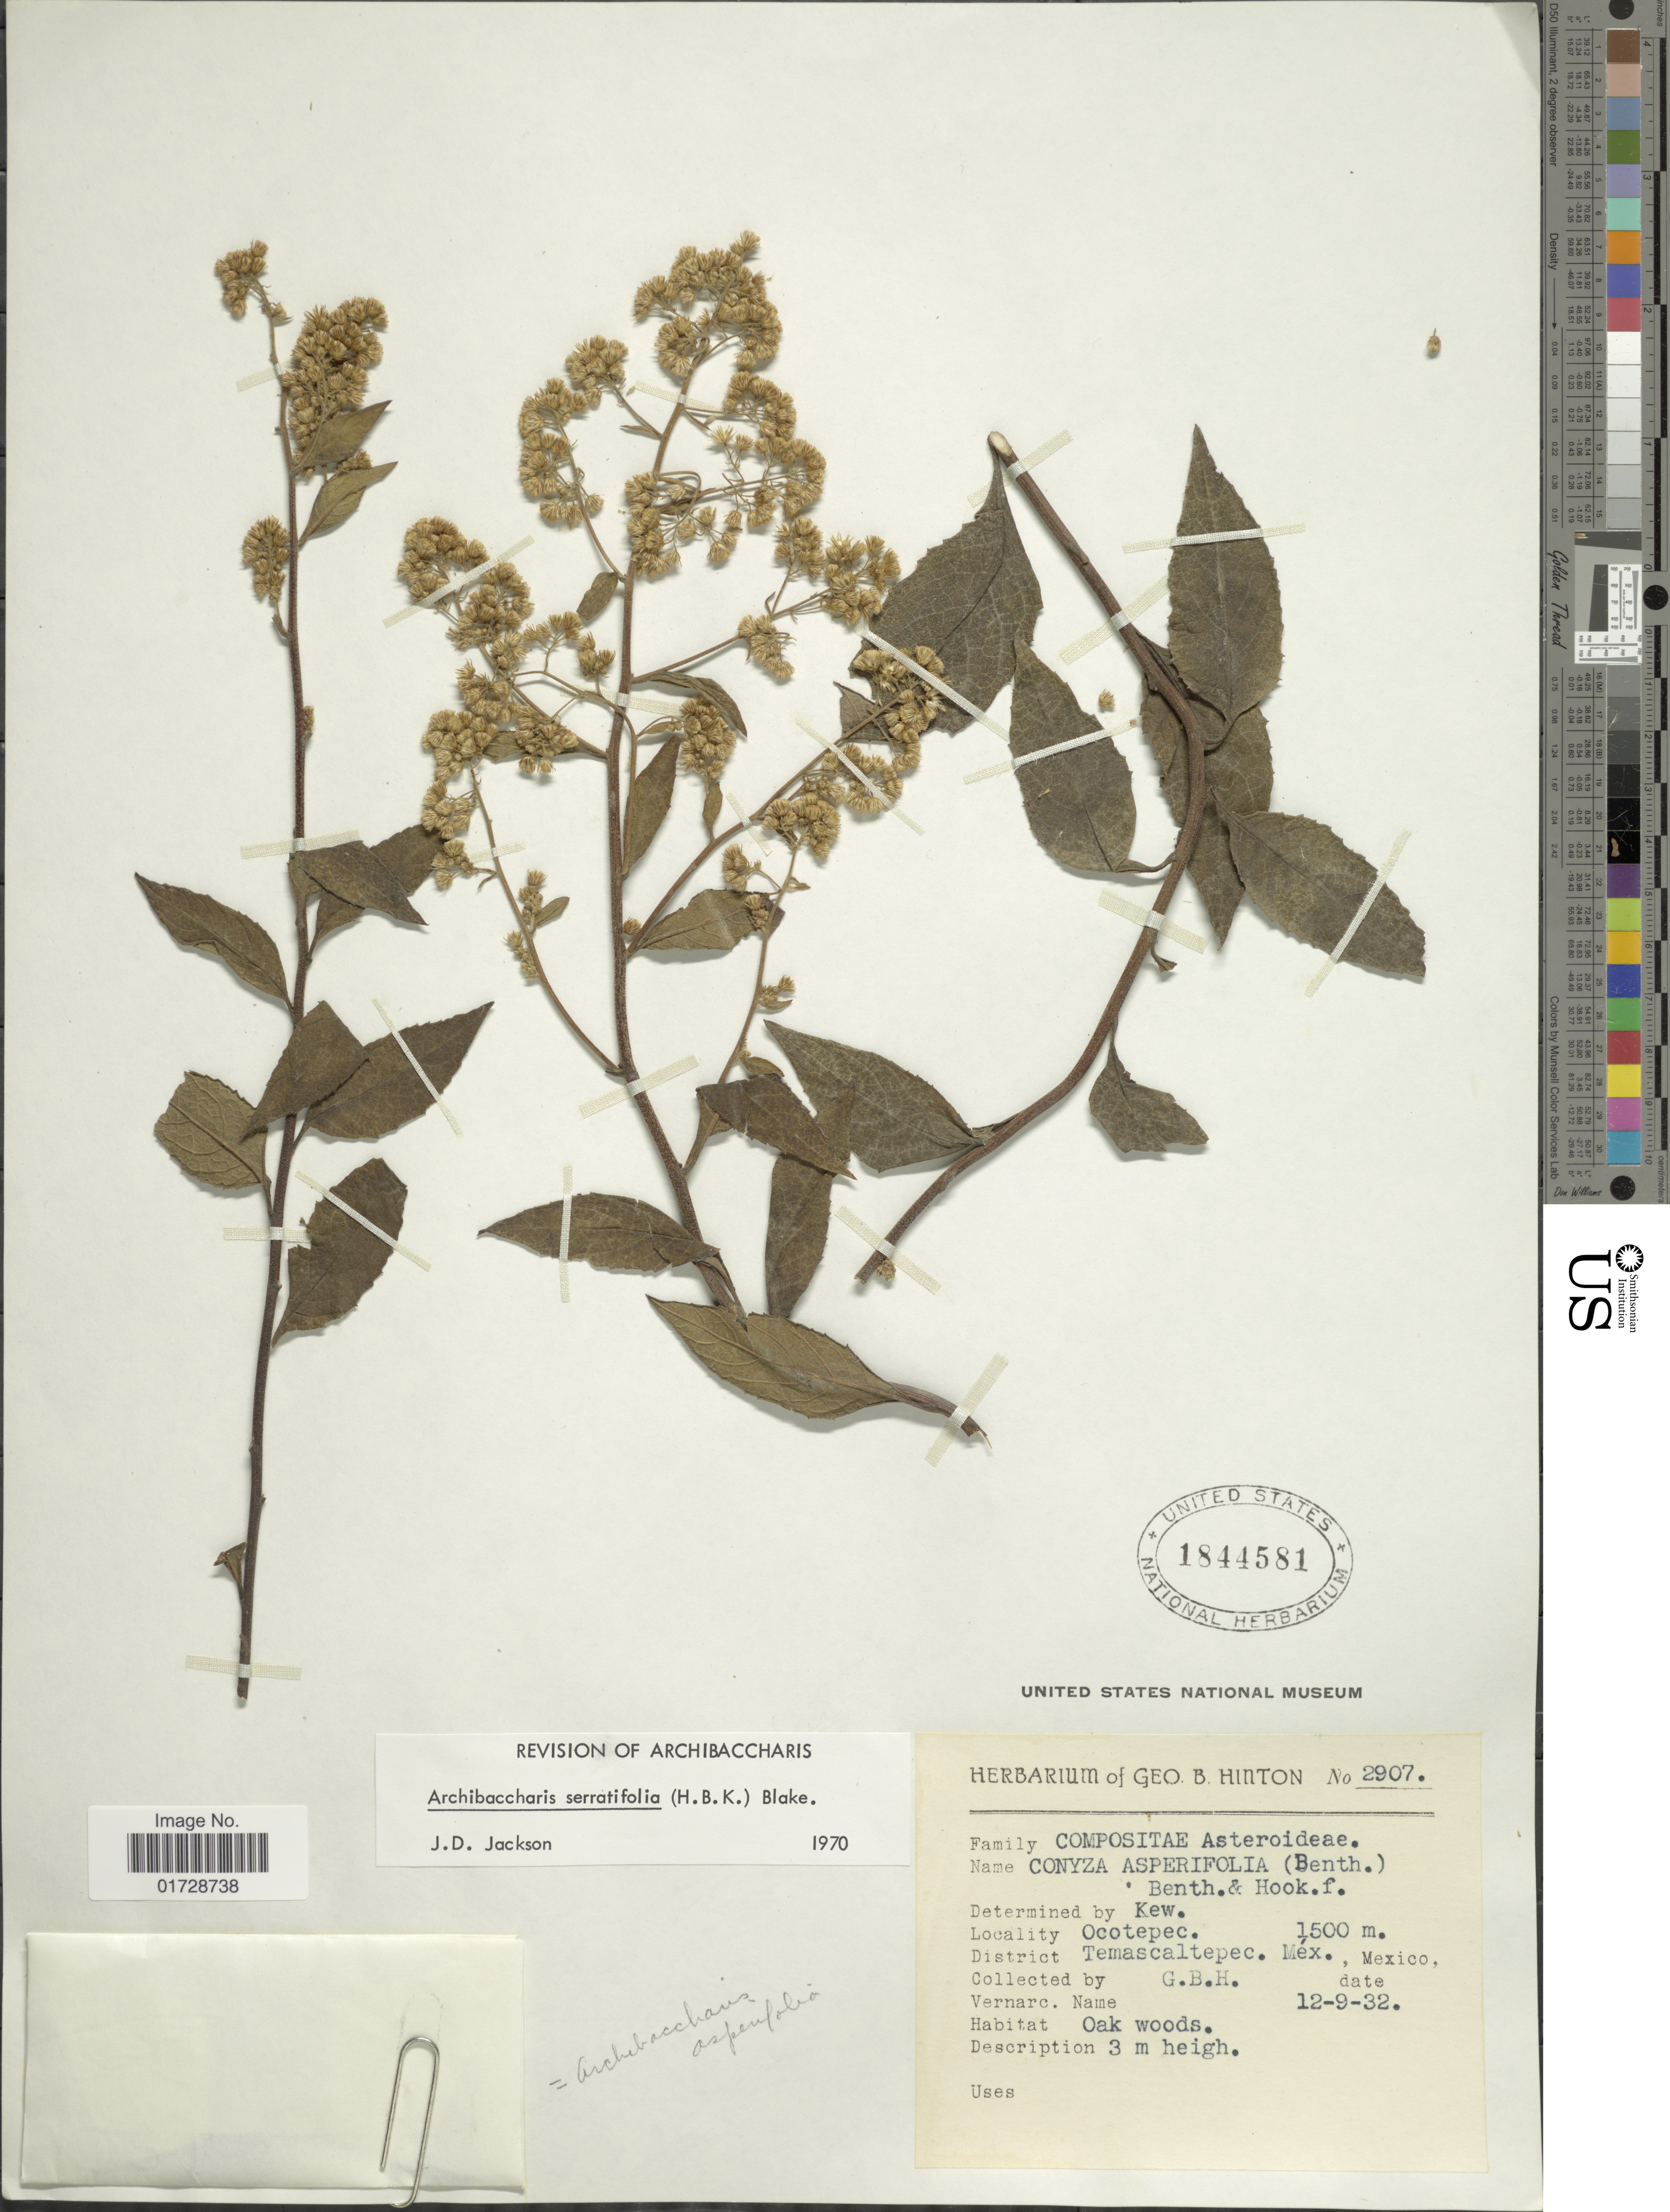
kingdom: Plantae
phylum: Tracheophyta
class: Magnoliopsida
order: Asterales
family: Asteraceae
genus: Archibaccharis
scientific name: Archibaccharis serratifolia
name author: (Kunth) S.F. Blake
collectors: G. B. Hinton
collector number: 2907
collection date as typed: Transcribed d/m/y: 12/9/32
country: Mexico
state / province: México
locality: Ocotepec, District Temascaltepec, Mex.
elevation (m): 1500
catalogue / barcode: US 1844581